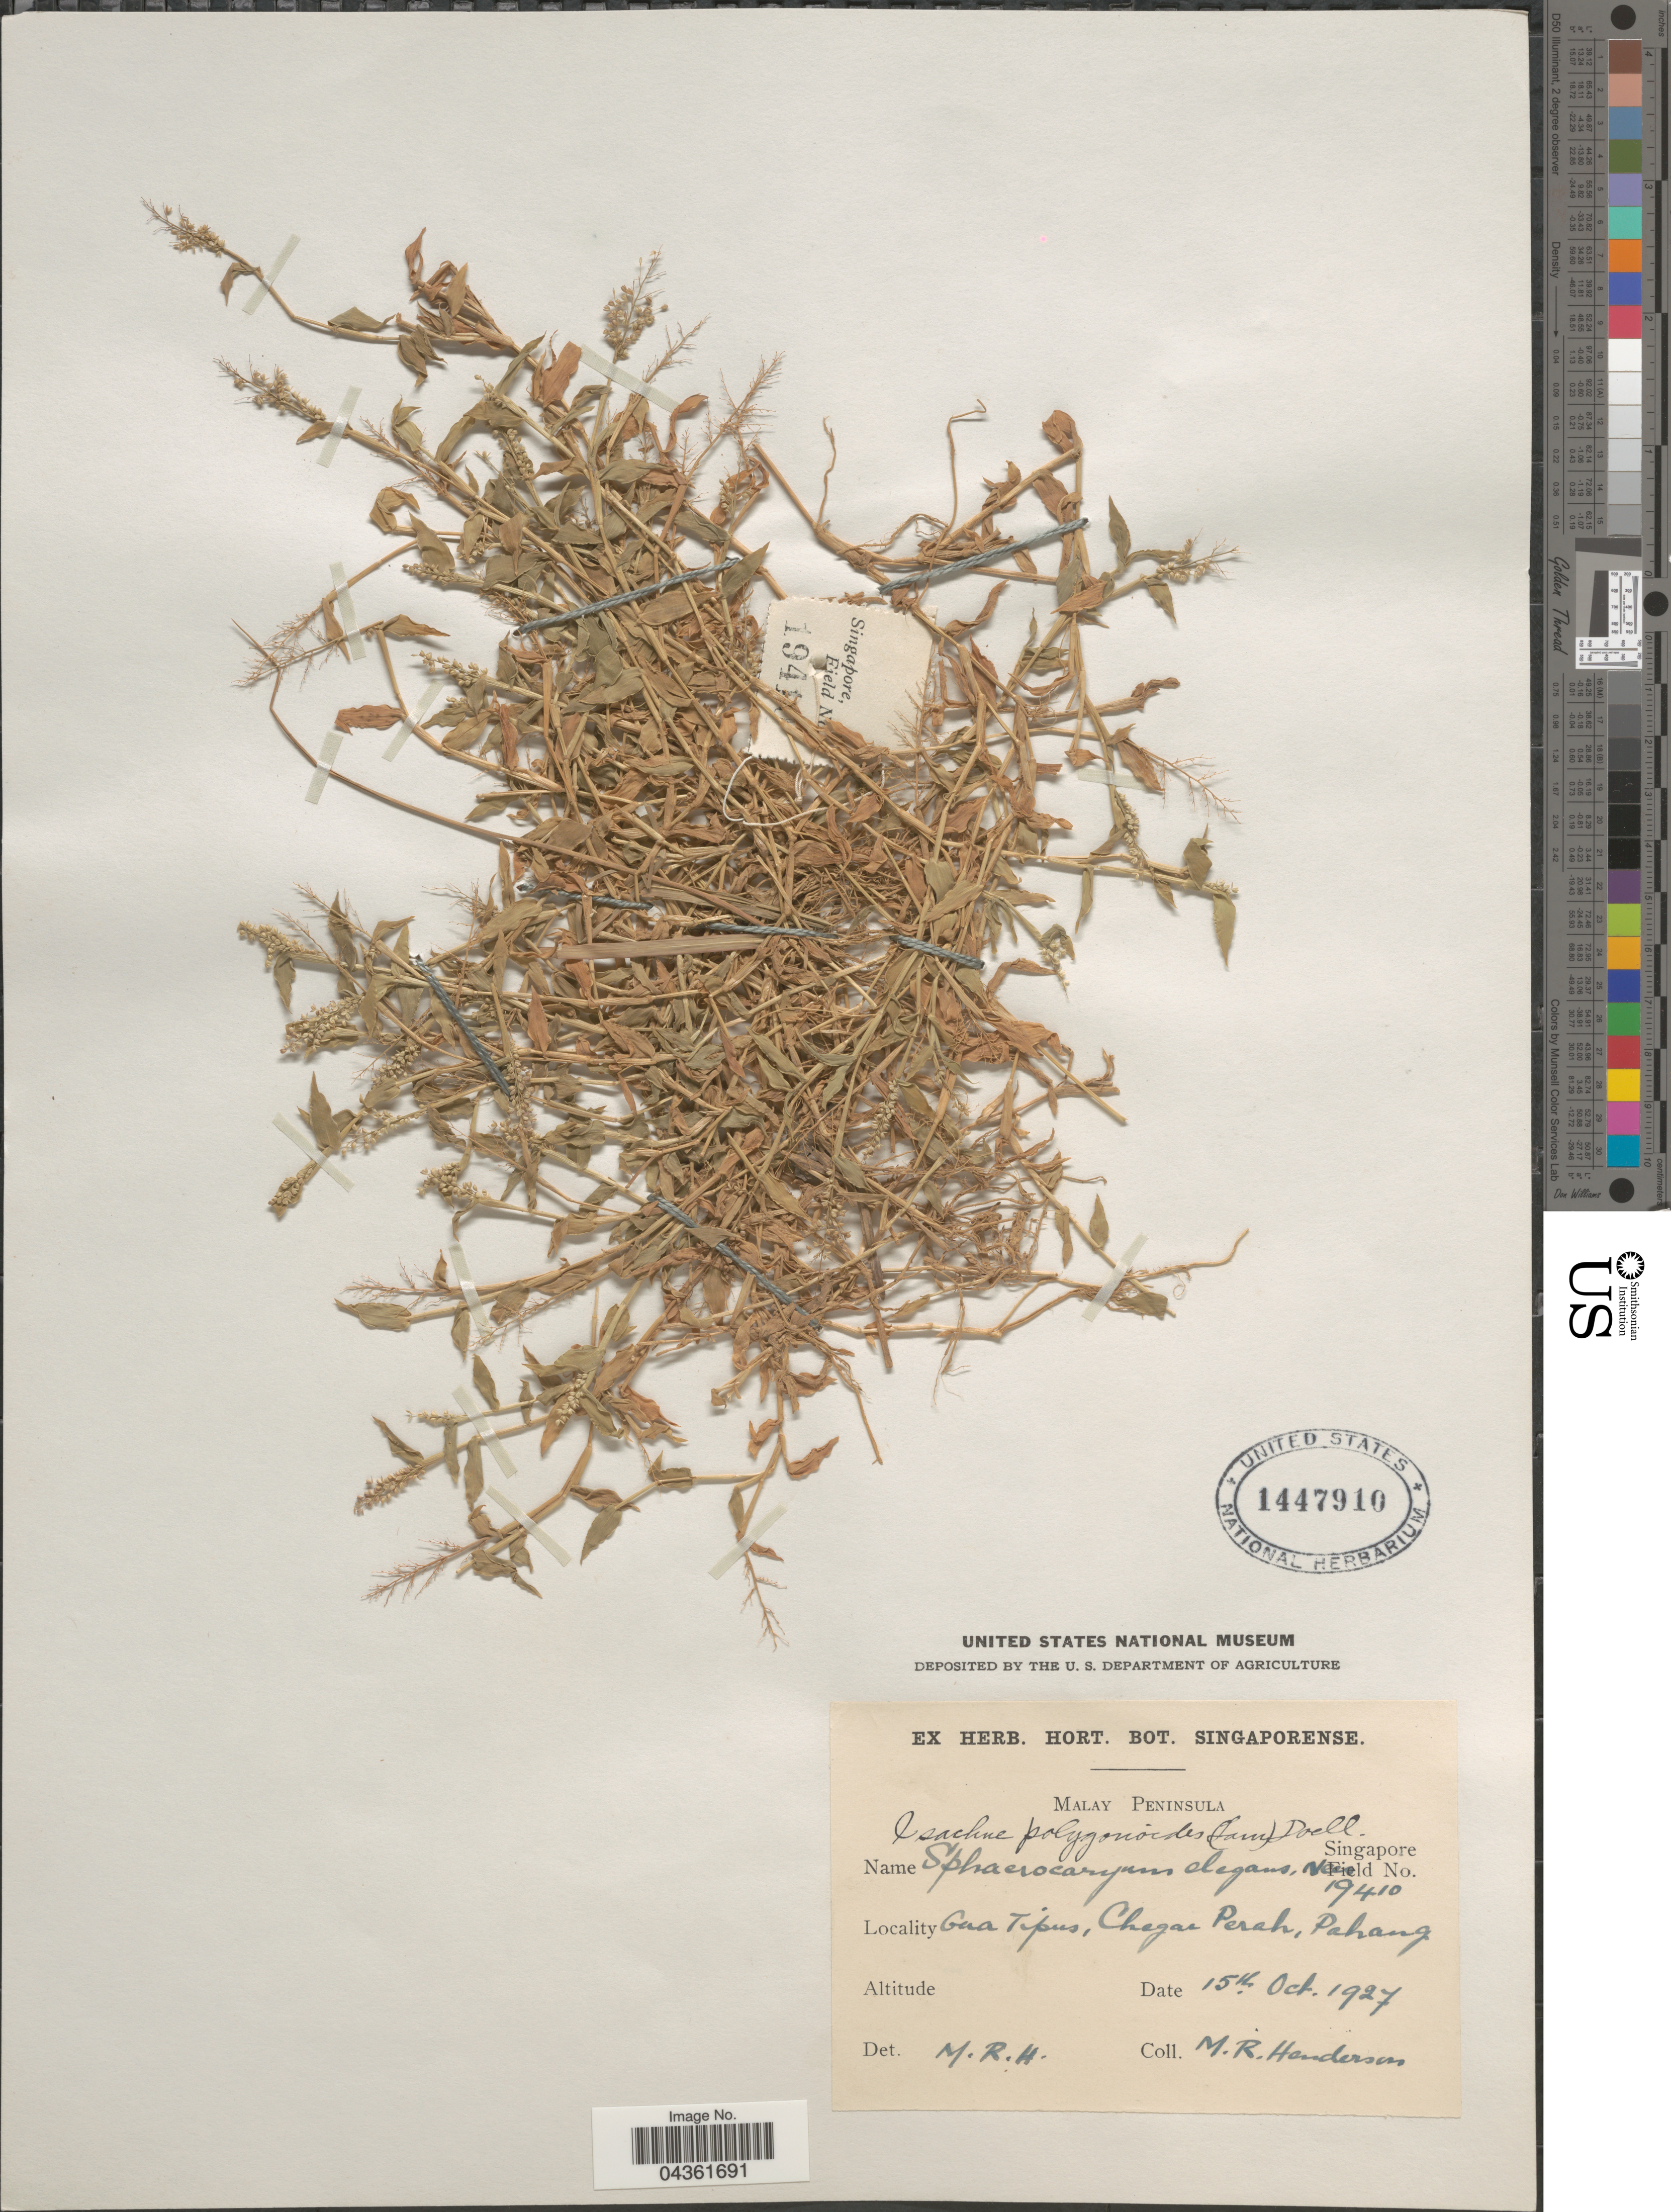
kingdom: Plantae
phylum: Tracheophyta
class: Liliopsida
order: Poales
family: Poaceae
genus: Isachne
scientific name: Isachne pulchella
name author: Roth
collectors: M. Henderson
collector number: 19410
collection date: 1927-10-15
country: Malaysia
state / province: Pahang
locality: Malay Peninsula. Gua Tipus, Chegar Perah.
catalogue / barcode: US 1447910